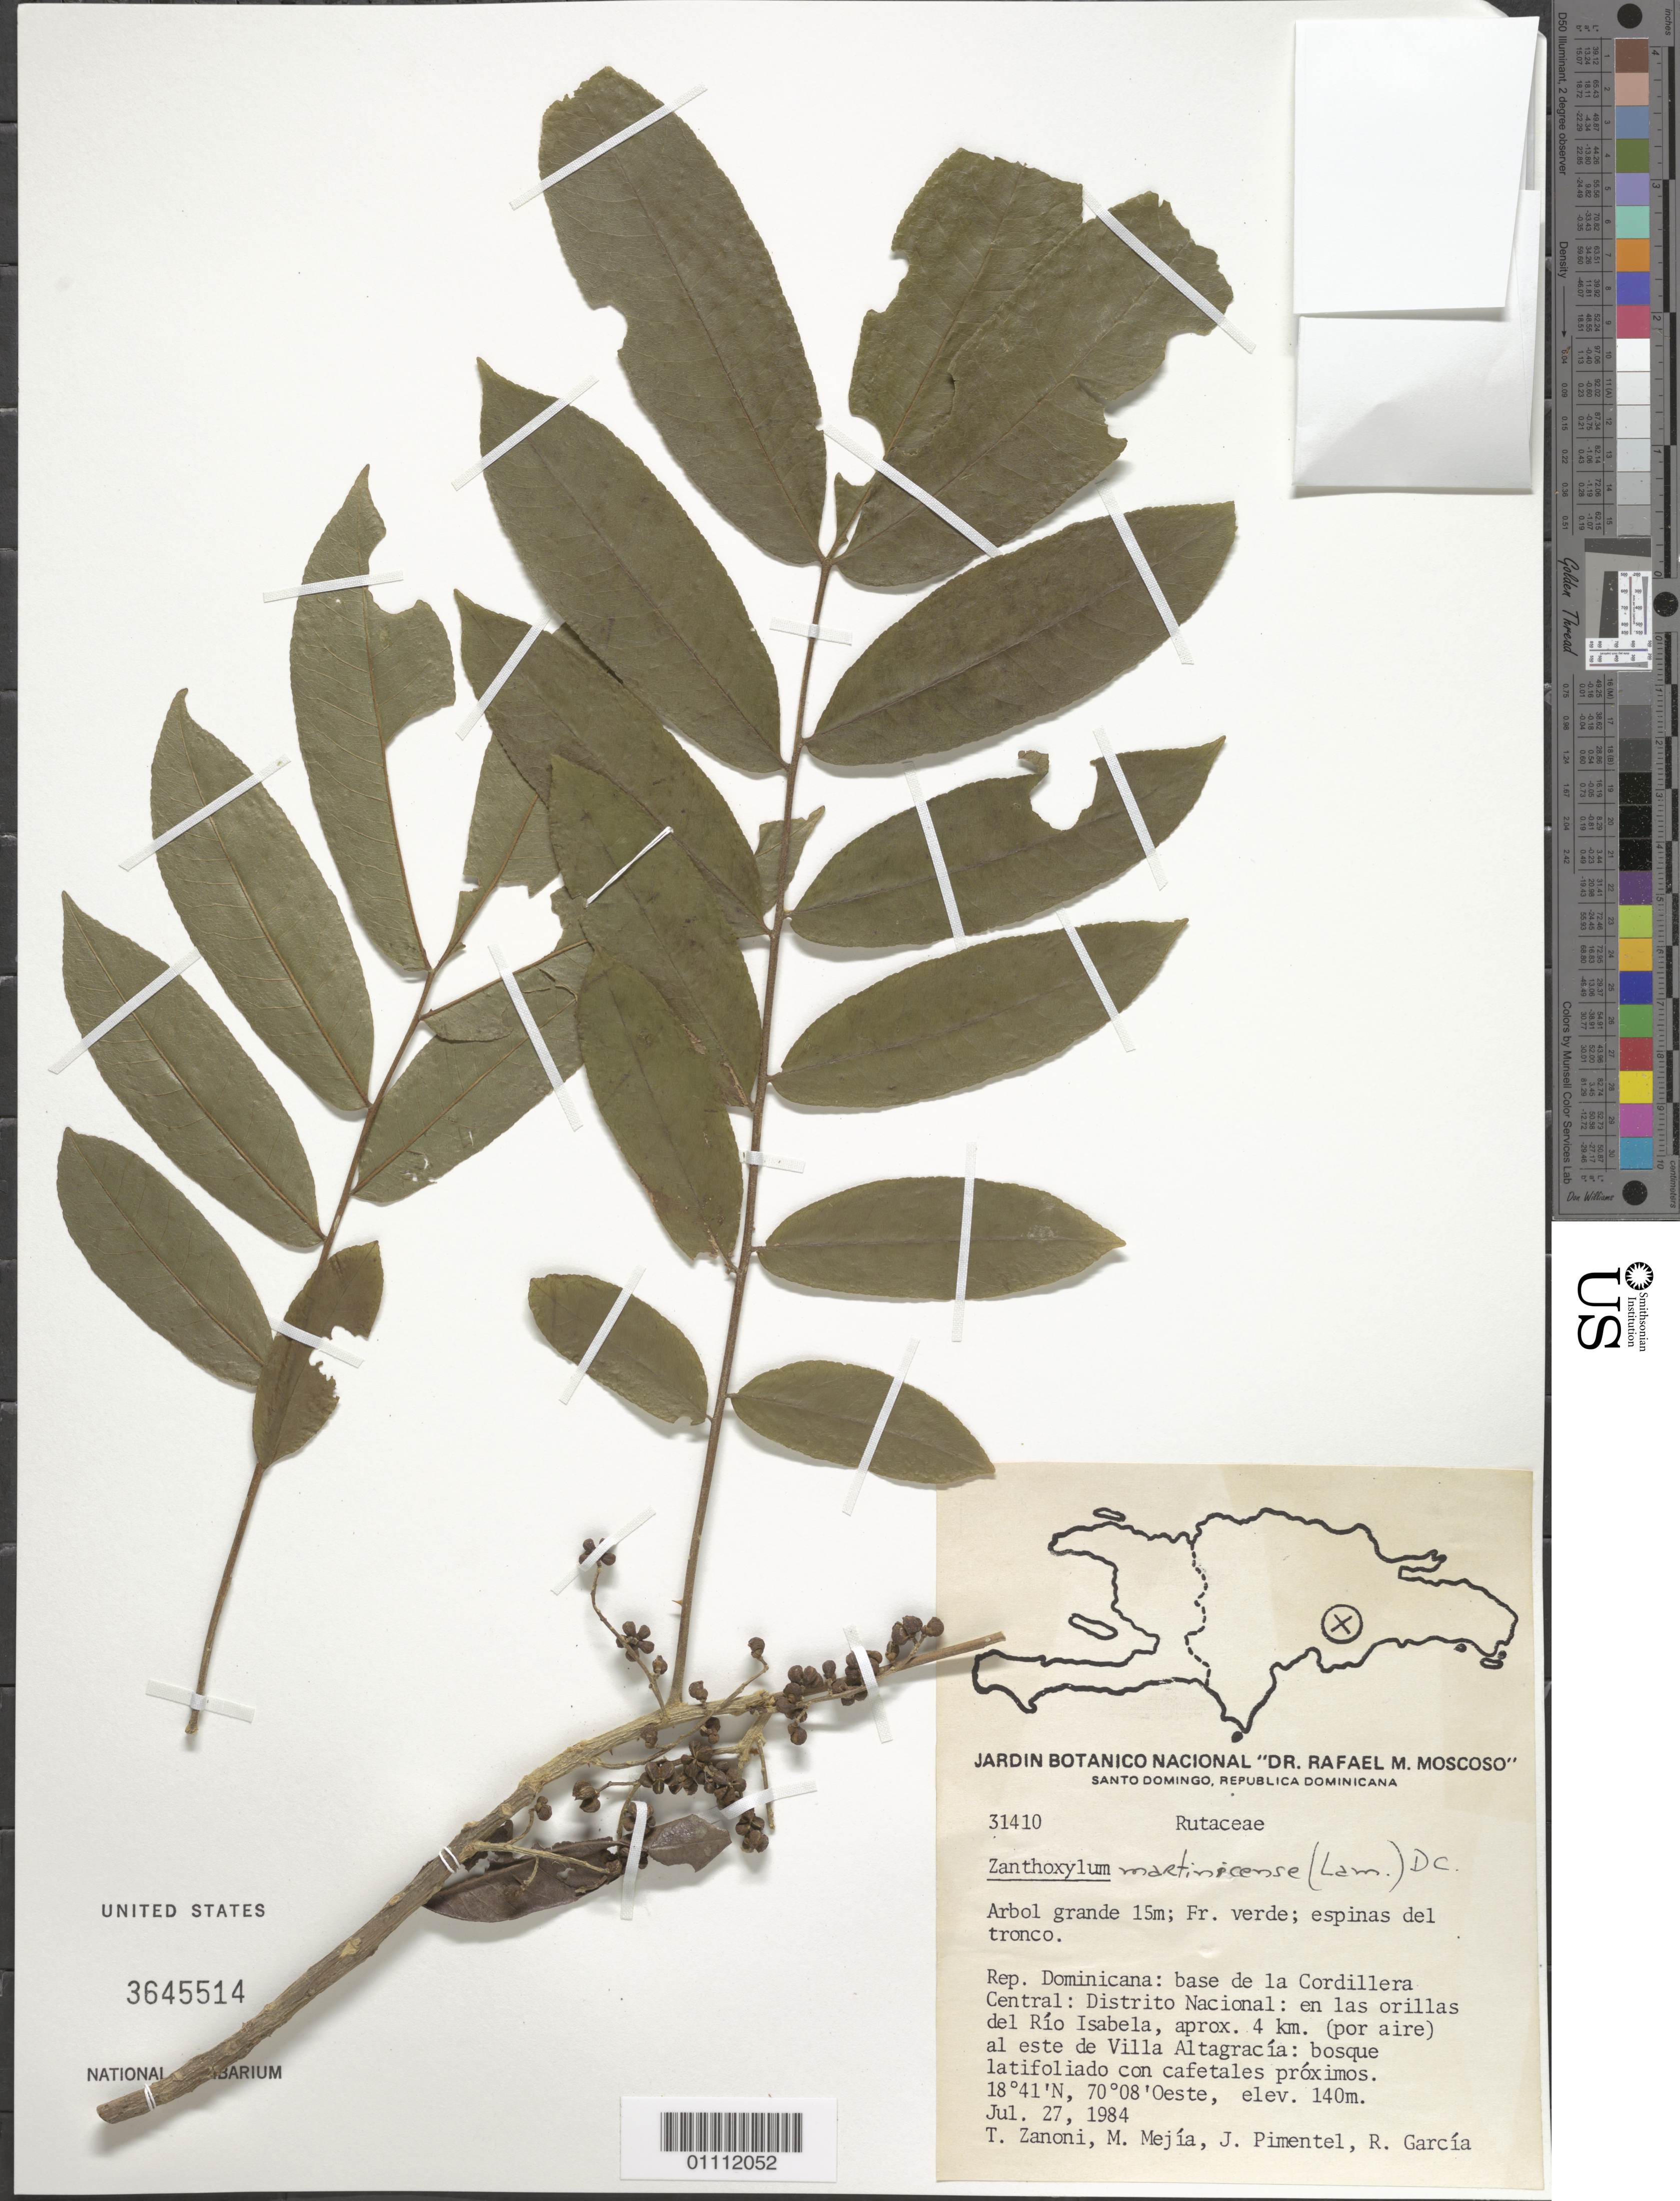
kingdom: Plantae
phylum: Tracheophyta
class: Magnoliopsida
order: Sapindales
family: Rutaceae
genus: Zanthoxylum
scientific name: Zanthoxylum martinicense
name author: (Lam.) DC.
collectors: T. A. Zanoni, M. Mejia, J. Pimentel & R. G. García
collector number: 31410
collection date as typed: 27 Jul 1984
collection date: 1984-07-27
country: Dominican Republic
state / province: Distrito Nacional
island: Hispaniola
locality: Cordillera Central, en las orillas del Río Isabela, aprox. 4 km (por aire) al este de Villa Altagracía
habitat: Bosque latifoliado con cafetales próximos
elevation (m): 140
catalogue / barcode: US 3645514